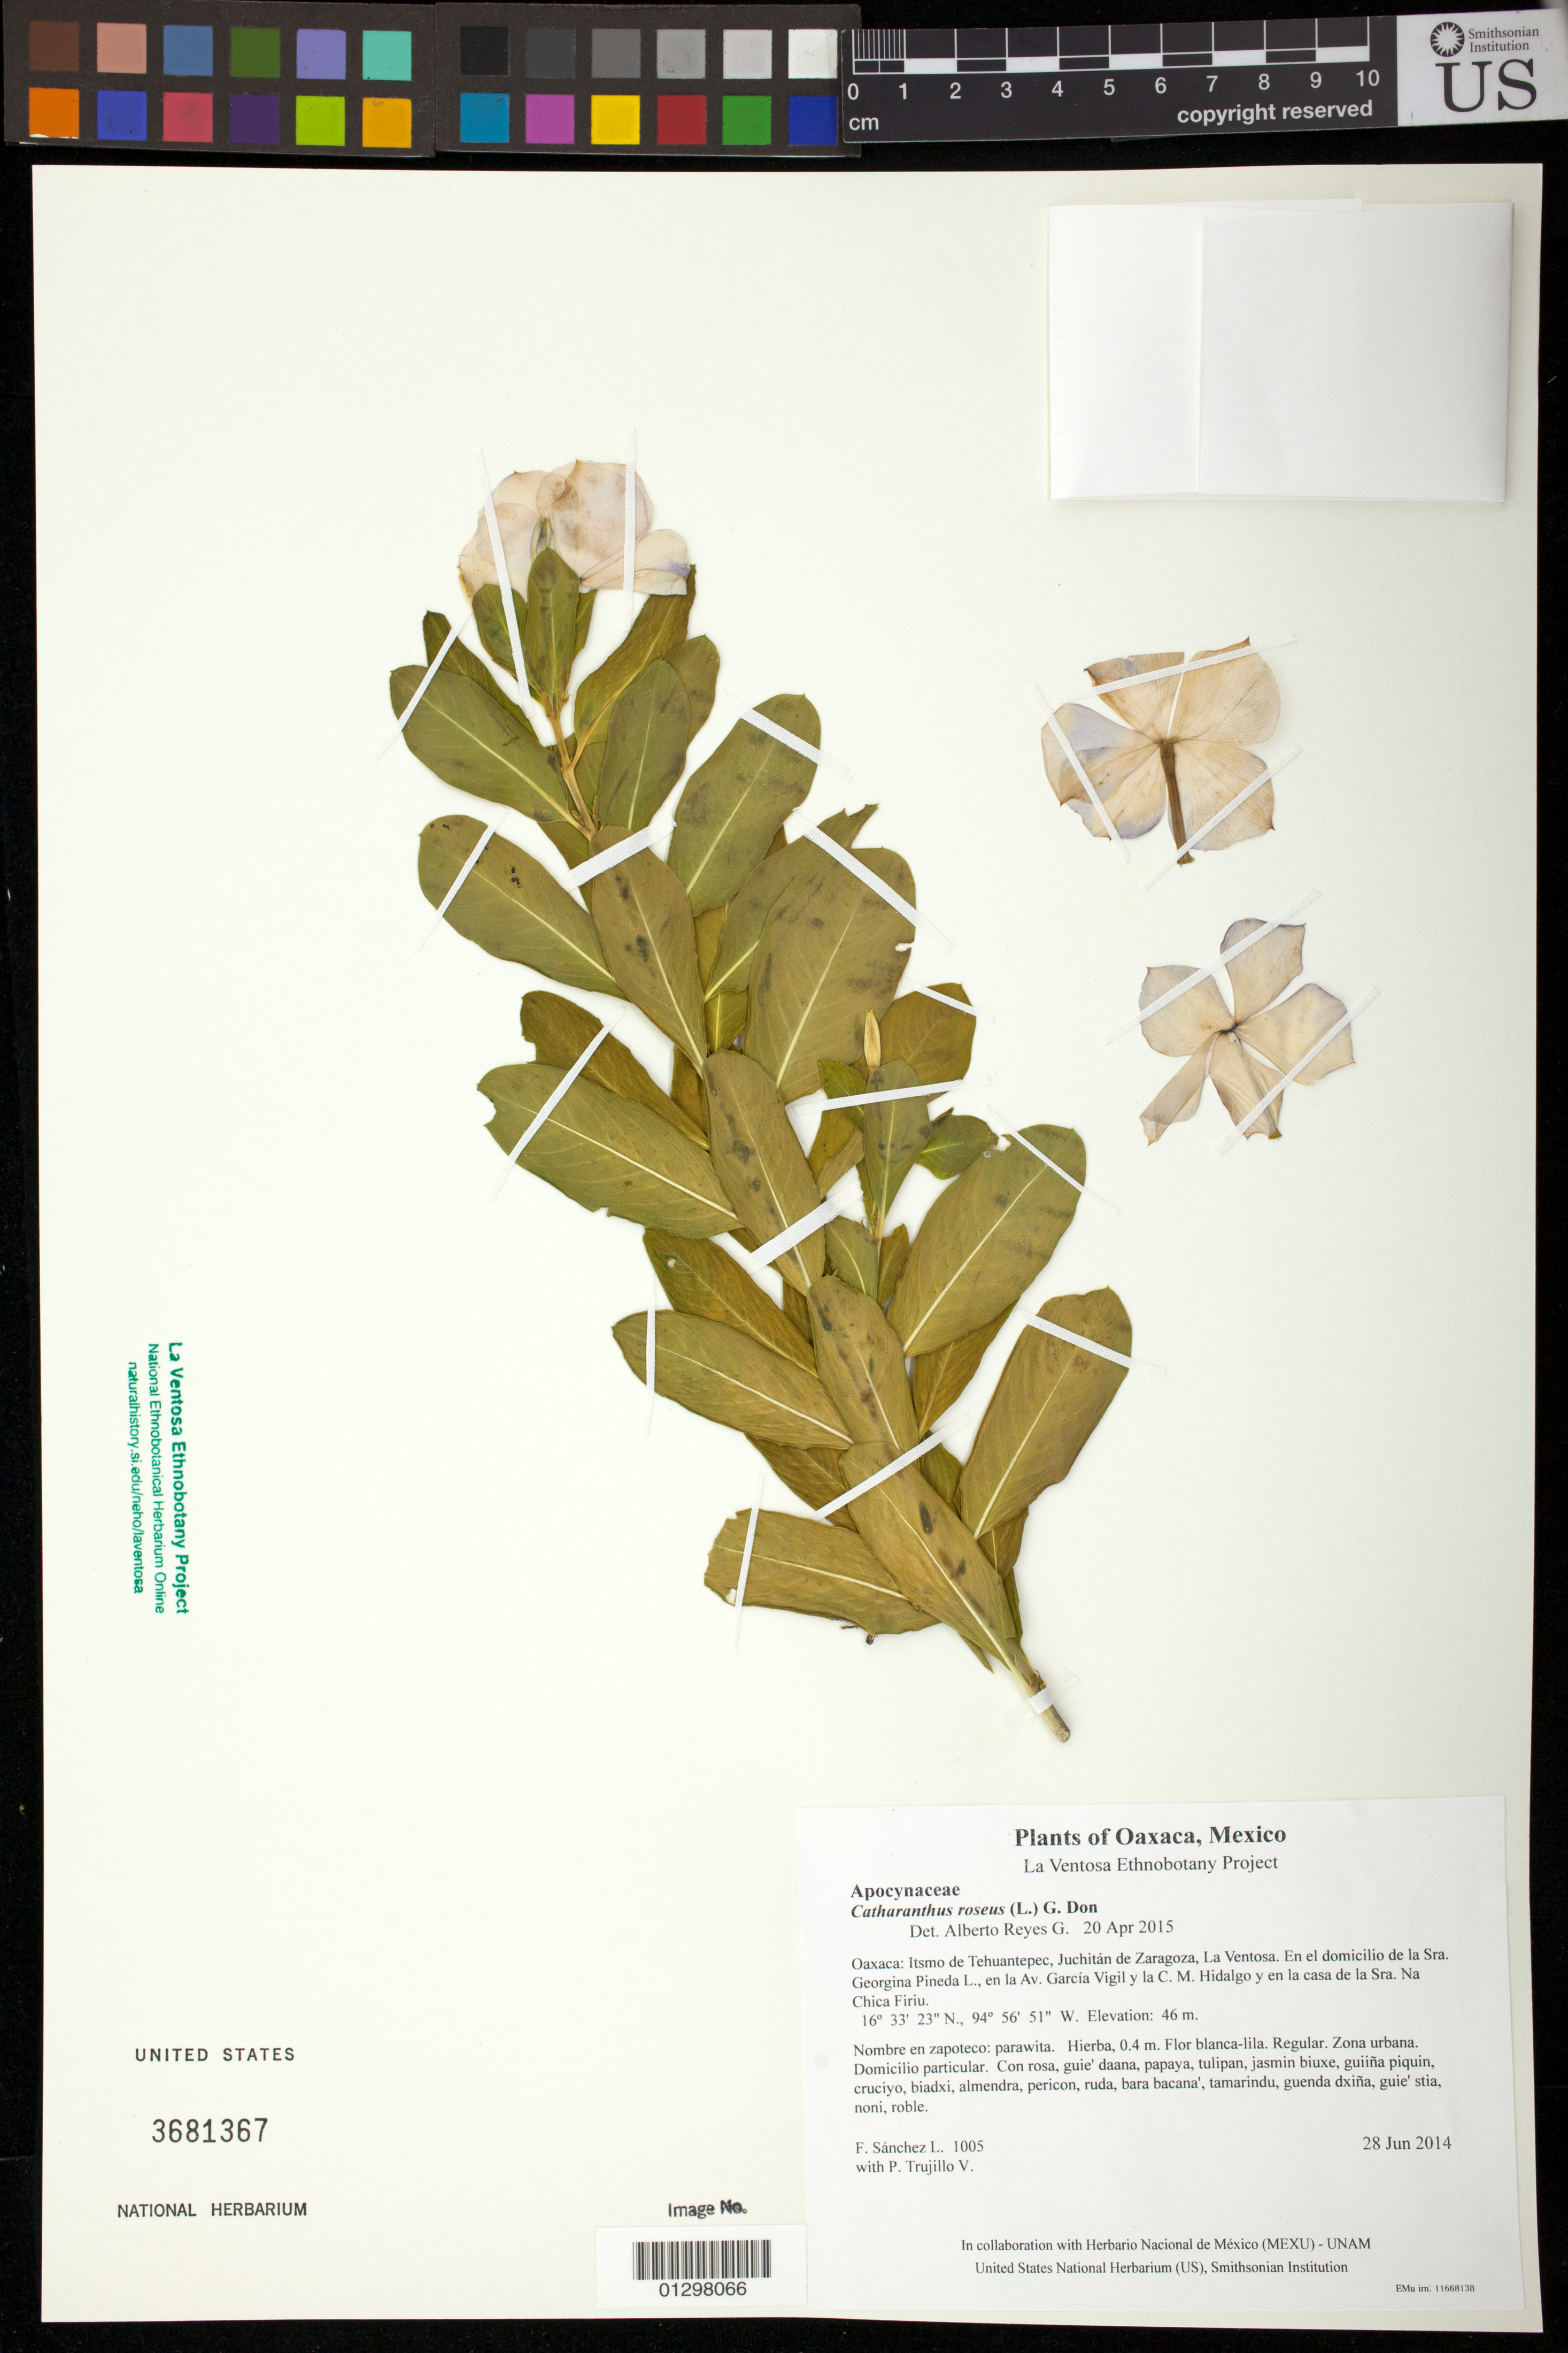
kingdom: Plantae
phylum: Tracheophyta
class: Magnoliopsida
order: Gentianales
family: Apocynaceae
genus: Catharanthus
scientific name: Catharanthus roseus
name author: (L.) G. Don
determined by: Reyes García, A.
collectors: F. Sánchez L. & P. Trujillo V.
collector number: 1005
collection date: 2014-06-28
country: Mexico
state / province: Oaxaca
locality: Itsmo de Tehuantepec, Juchitán de Zaragoza, La Ventosa. En el domicilio de la Sra. Georgina Pineda L., en la Av. García Vigil y la C. M. Hidalgo y en la casa de la Sra. Na Chica Firiu.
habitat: Zona urbana. Domicilio particular.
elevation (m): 46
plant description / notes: JEBOT, MEXU, US; Guixi bandaga. 0.4 m. Guie' naquichi'-lila. Nuu.; paragüita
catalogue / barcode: US 3681367